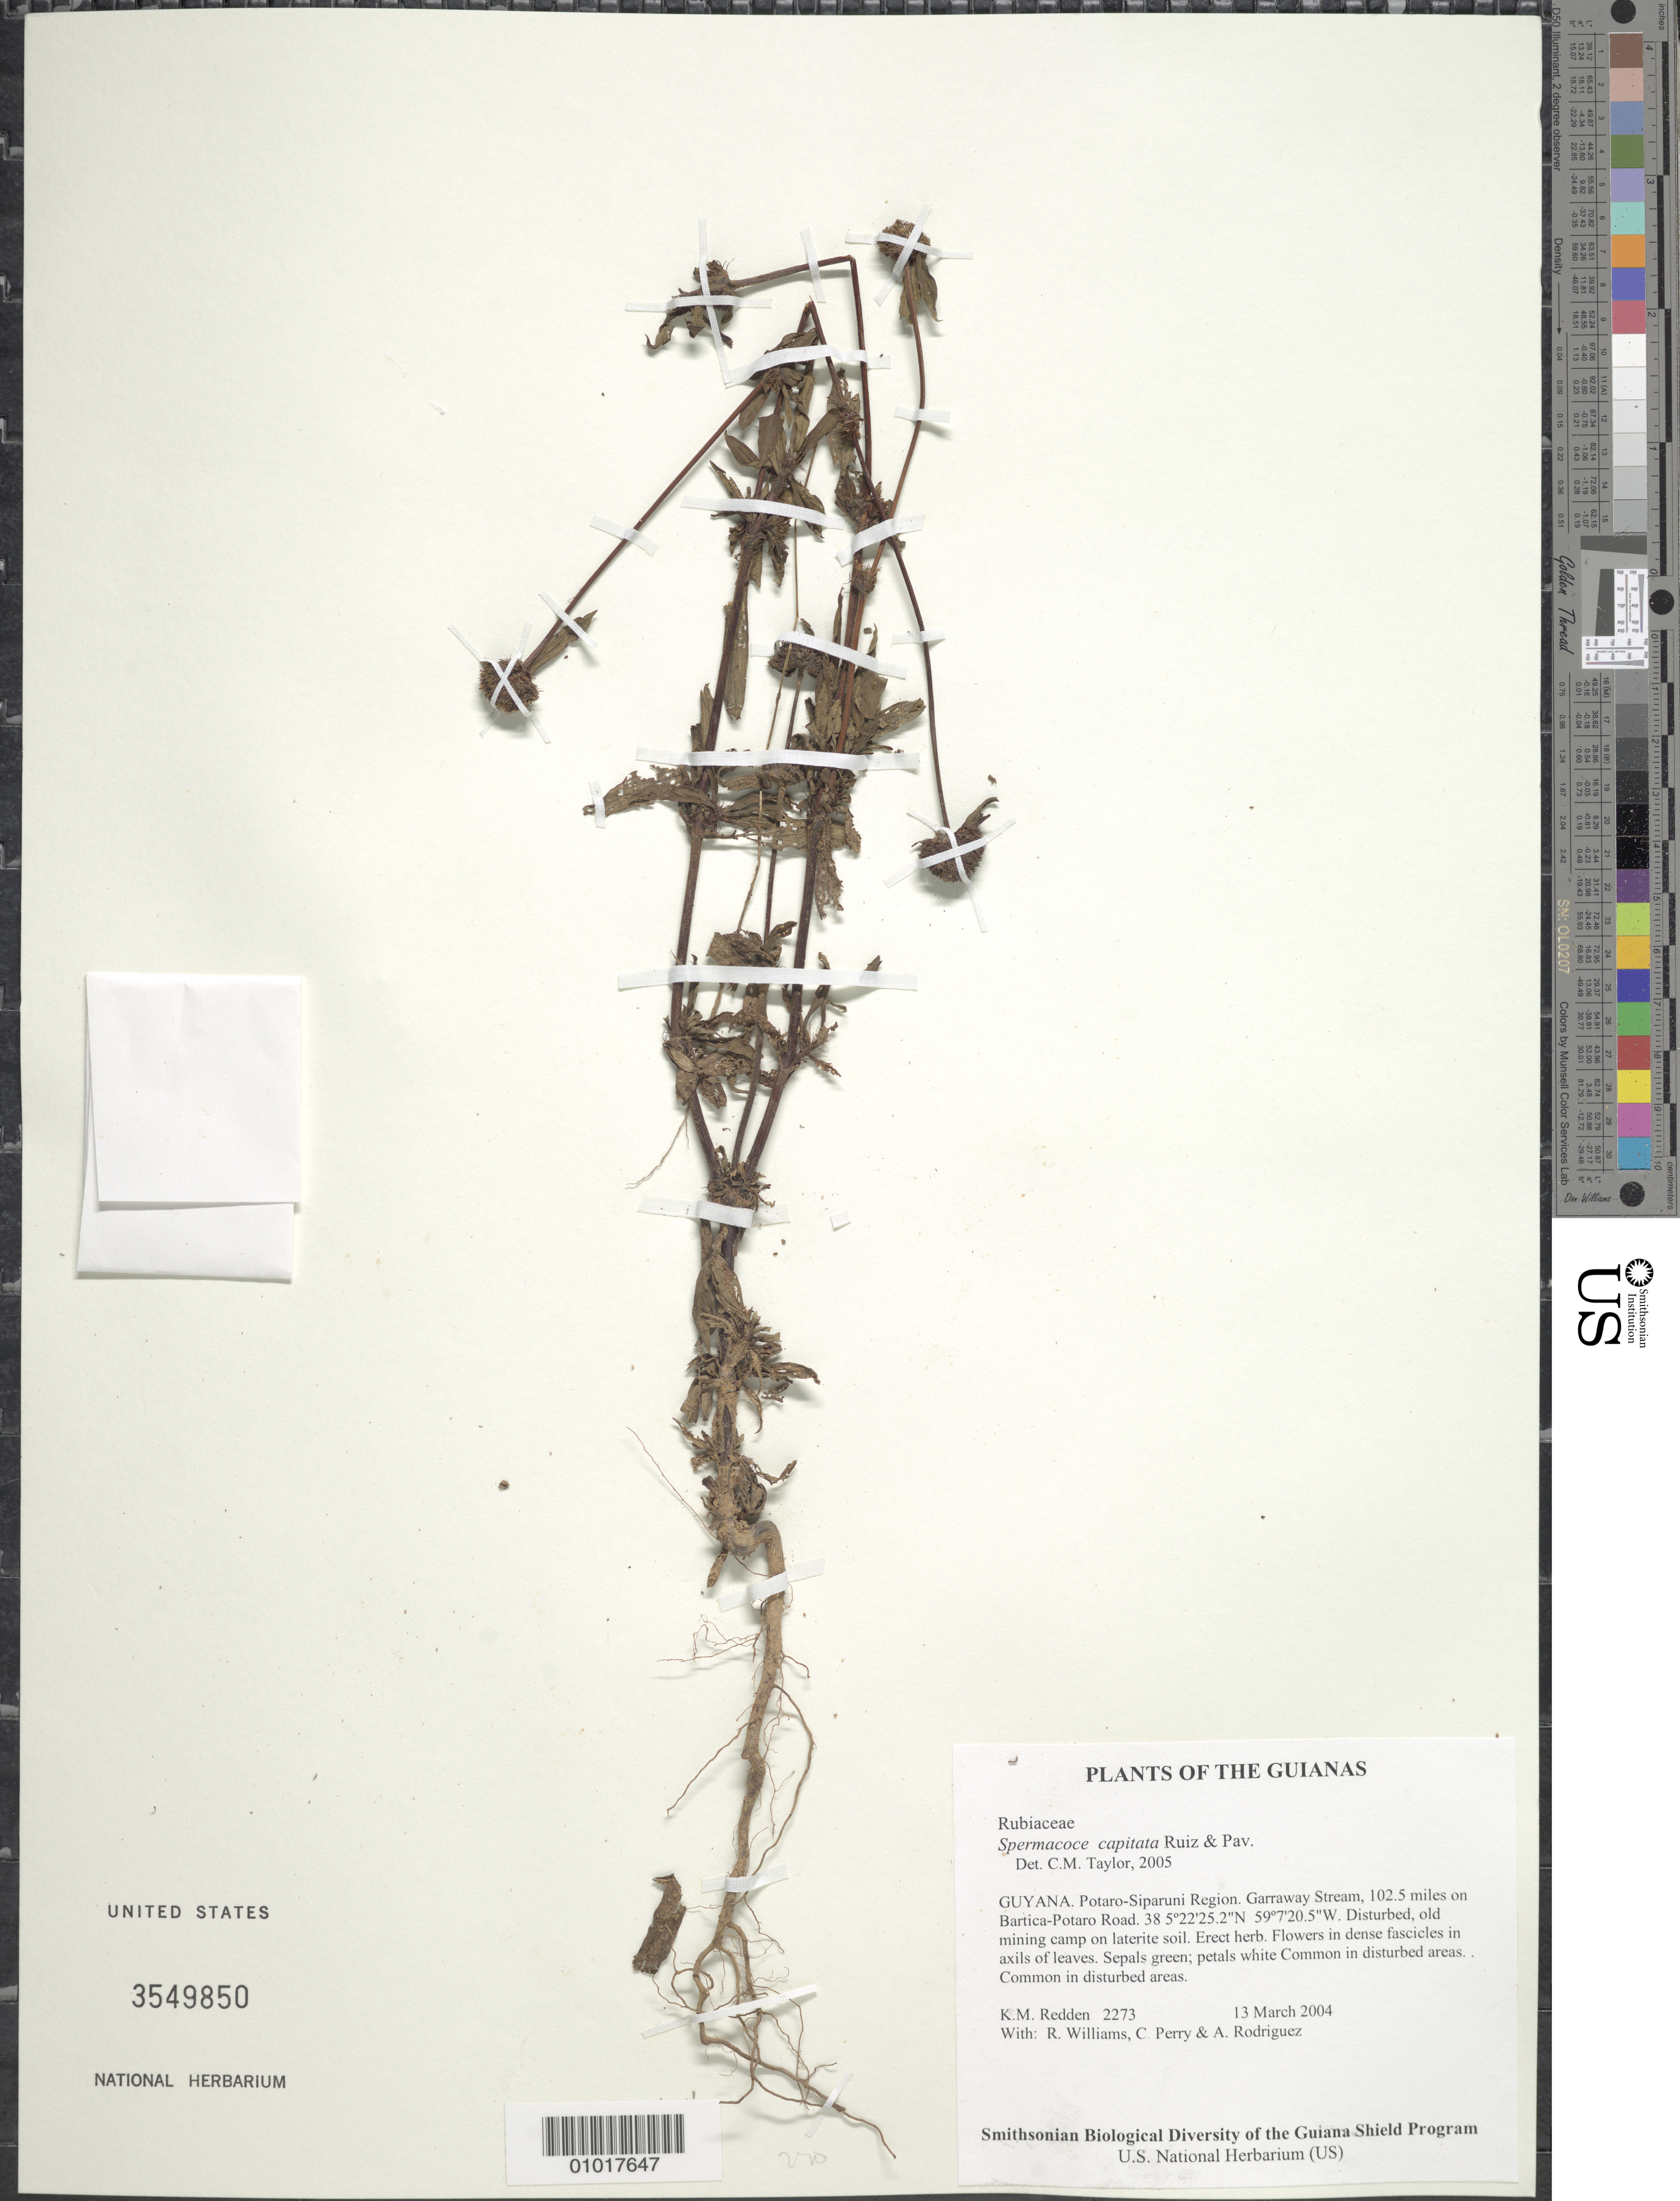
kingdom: Plantae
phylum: Tracheophyta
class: Magnoliopsida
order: Gentianales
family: Rubiaceae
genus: Spermacoce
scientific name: Spermacoce capitata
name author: Ruiz & Pav.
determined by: Taylor, Charlotte M.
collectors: K. M. Redden, R. Williams, C. Perry & A. Rodriguez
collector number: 2273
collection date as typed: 13 March 2004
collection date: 2004-03-13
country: Guyana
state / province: Potaro-Siparuni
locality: Garraway Stream, 102.5 miles on Bartica-Potaro Road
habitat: Disturbed, old mining camp on laterite soil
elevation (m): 38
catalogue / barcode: US 3549850